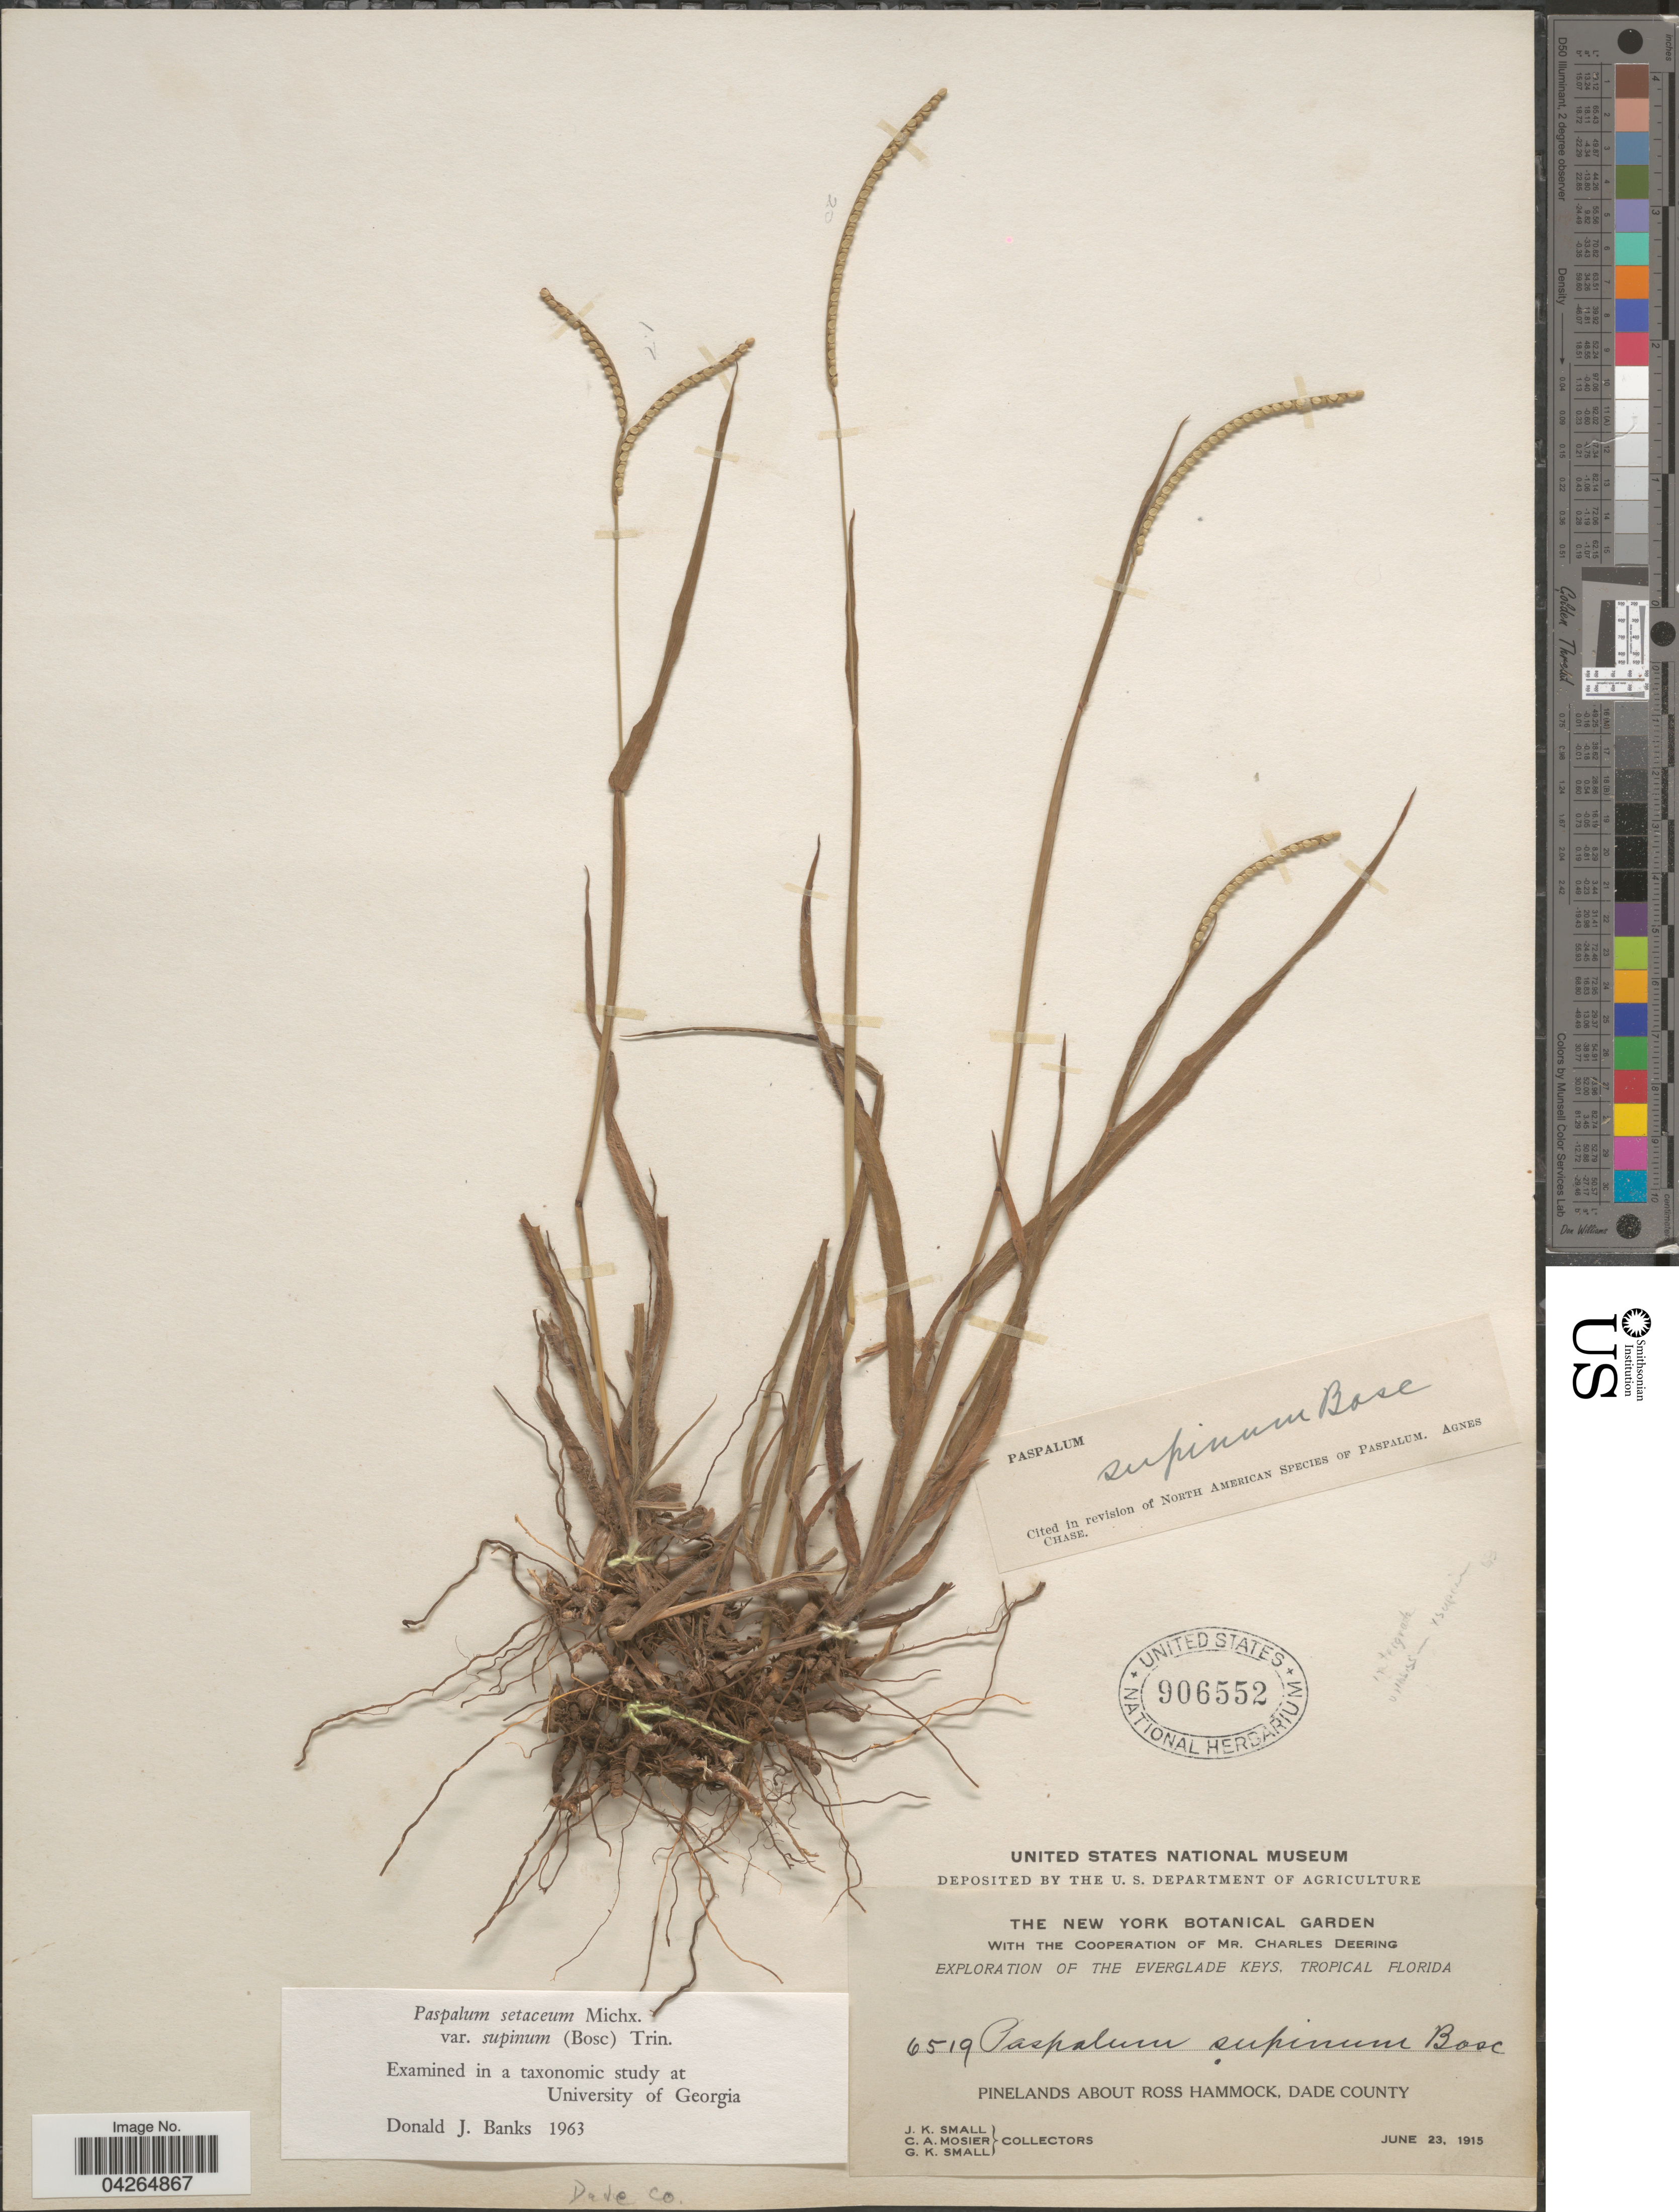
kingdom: Plantae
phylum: Tracheophyta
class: Liliopsida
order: Poales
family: Poaceae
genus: Paspalum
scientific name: Paspalum setaceum var. supinum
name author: (Bosc ex Poir.) Trin.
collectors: J. K. Small, C. A. Mosier & G. K. Small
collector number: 6519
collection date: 1915-06-23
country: United States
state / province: Florida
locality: Exploration of the Everglade Keys, Tropical Florida. Pinelands about Ross Hammock, Dade County.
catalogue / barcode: US 906552